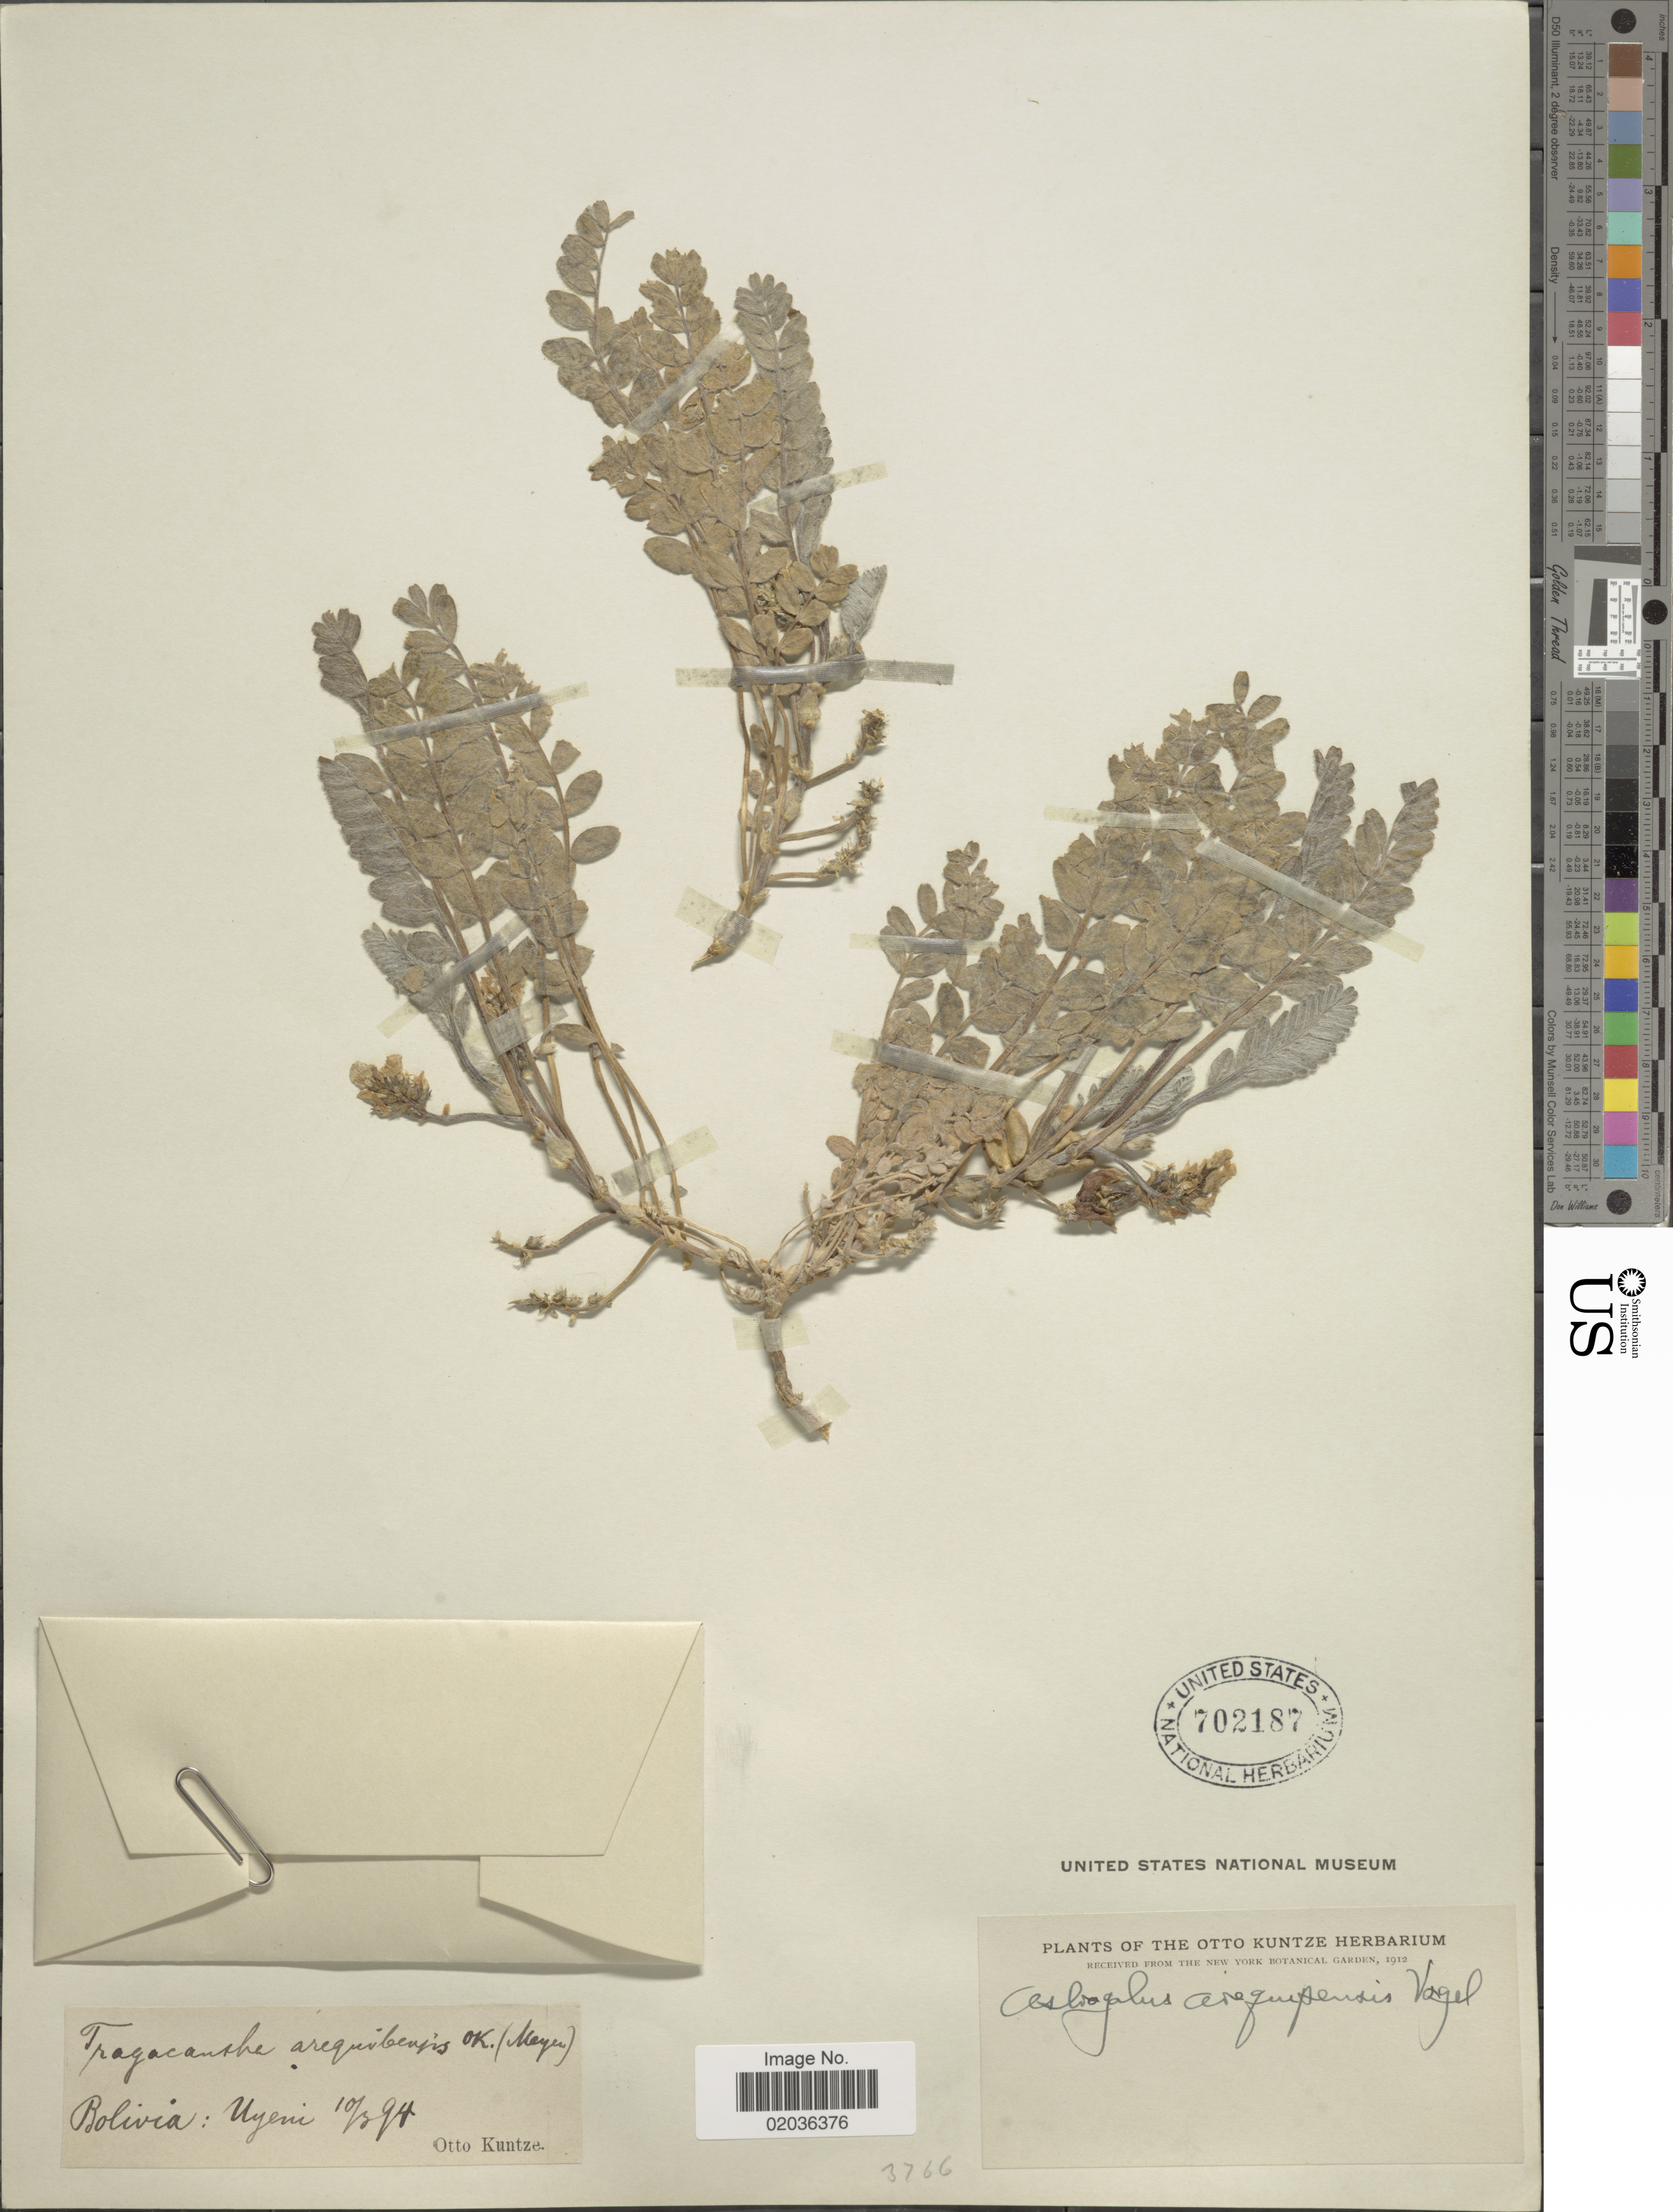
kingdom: Plantae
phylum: Tracheophyta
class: Magnoliopsida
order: Fabales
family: Fabaceae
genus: Astragalus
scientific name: Astragalus arequipensis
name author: Vogel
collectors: C.E.O. Kuntze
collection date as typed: Transcribed d/m/y: 10/3/94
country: Bolivia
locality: Uyeni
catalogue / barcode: US 702187